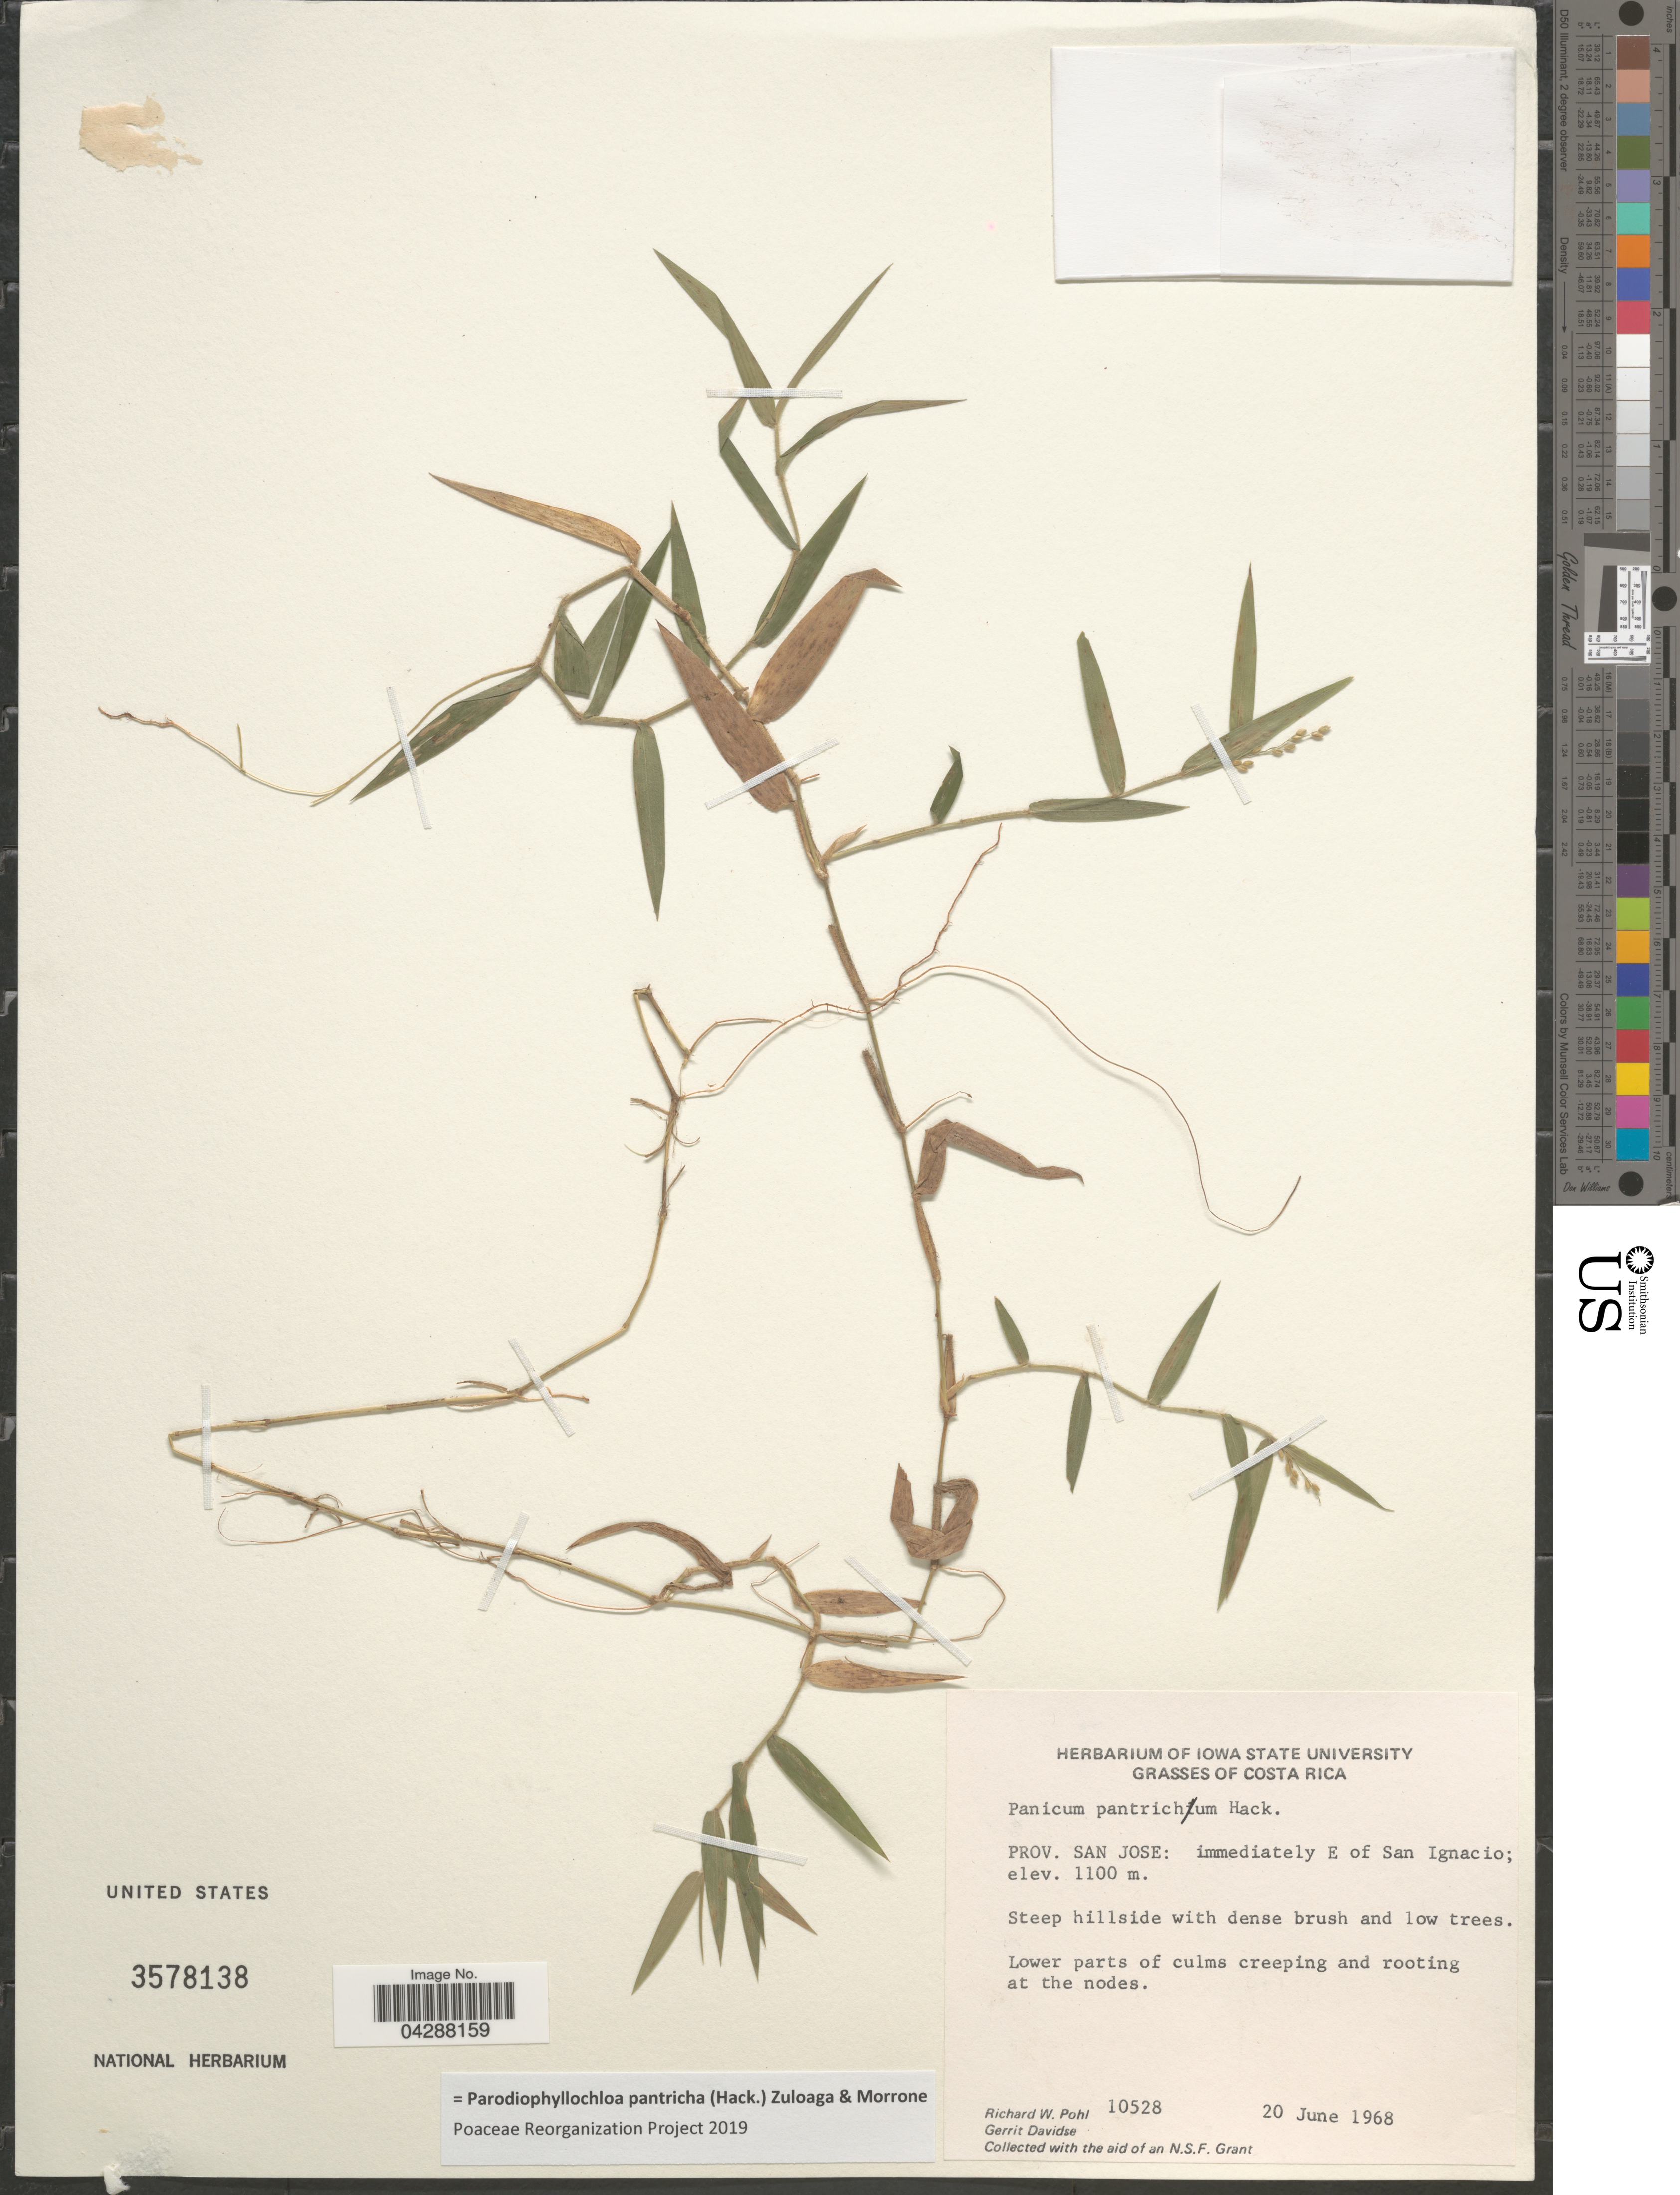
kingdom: Plantae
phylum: Tracheophyta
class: Liliopsida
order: Poales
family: Poaceae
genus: Parodiophyllochloa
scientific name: Parodiophyllochloa pantricha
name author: (Hack.) Zuloaga & Morrone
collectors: R. W. Pohl & G. Davidse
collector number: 10528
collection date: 1968-06-20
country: Costa Rica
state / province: San José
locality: Immediately E of San Ignacio.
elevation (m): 1100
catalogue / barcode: US 3578138